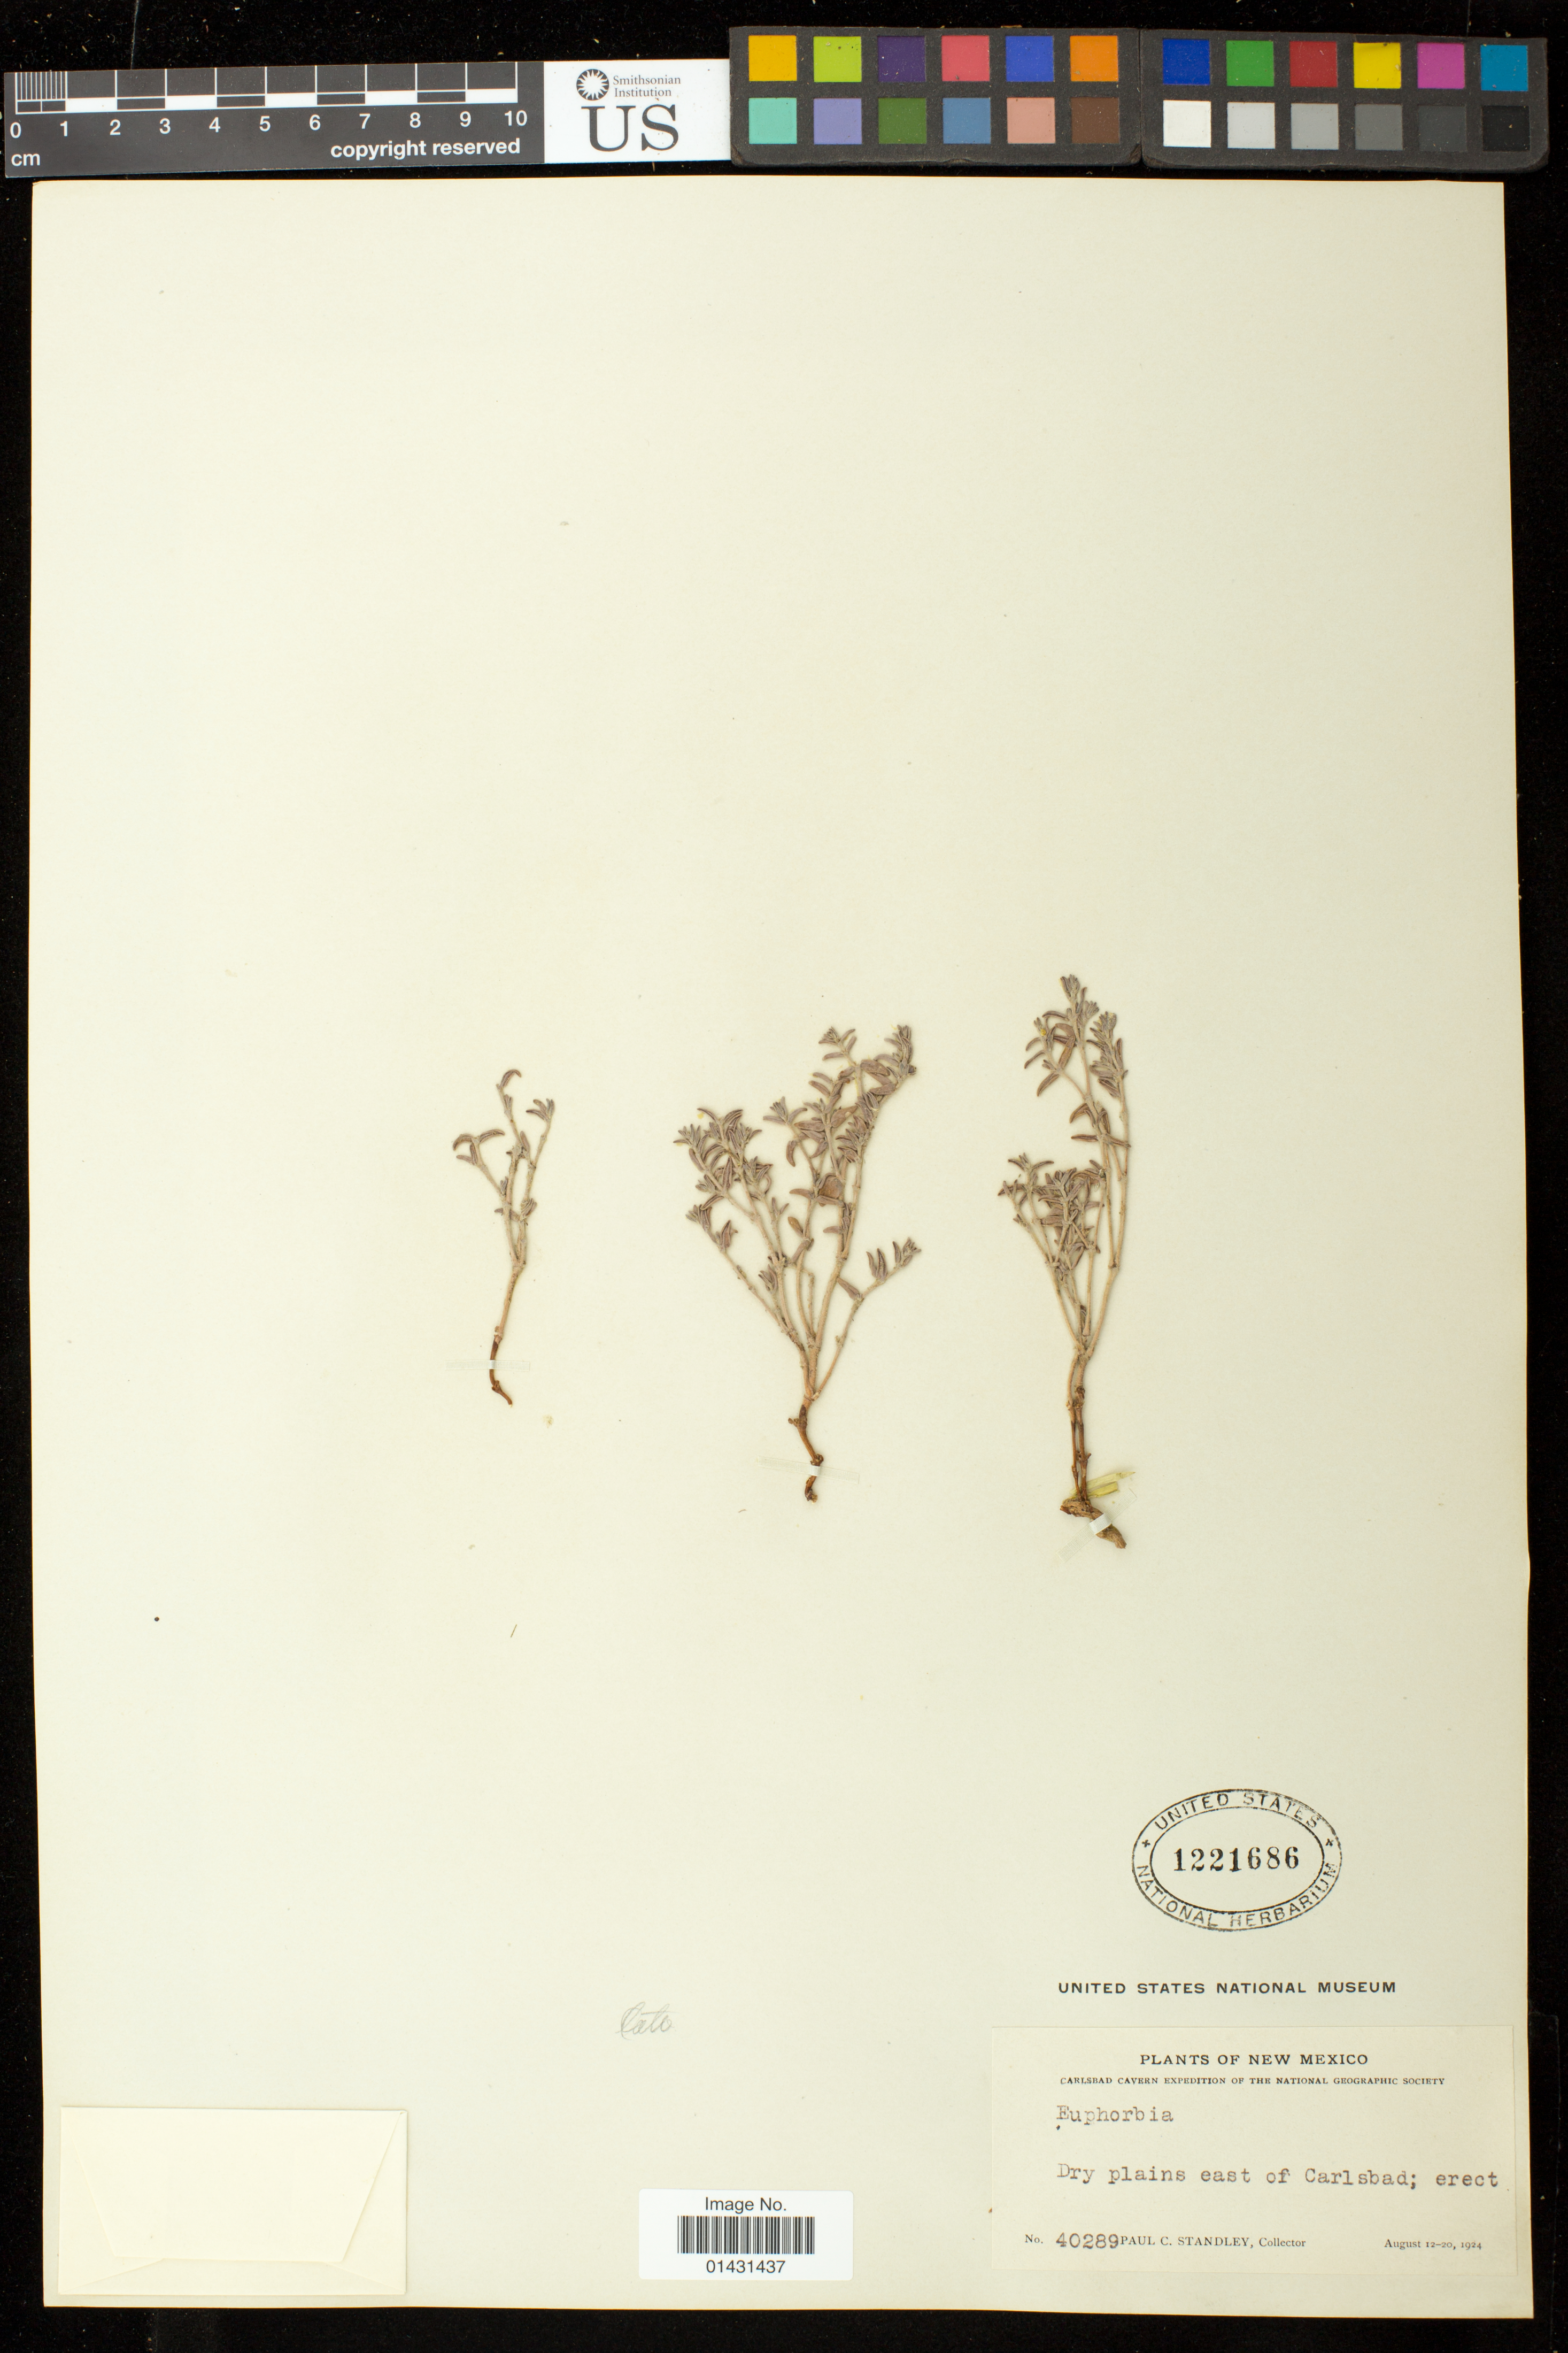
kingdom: Plantae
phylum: Tracheophyta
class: Magnoliopsida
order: Malpighiales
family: Euphorbiaceae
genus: Euphorbia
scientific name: Euphorbia laxa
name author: Drake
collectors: P. C. Standley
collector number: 40289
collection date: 1924-08-12/1924-08-20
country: United States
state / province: New Mexico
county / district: Eddy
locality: East of Carlsbad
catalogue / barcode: US 1221686